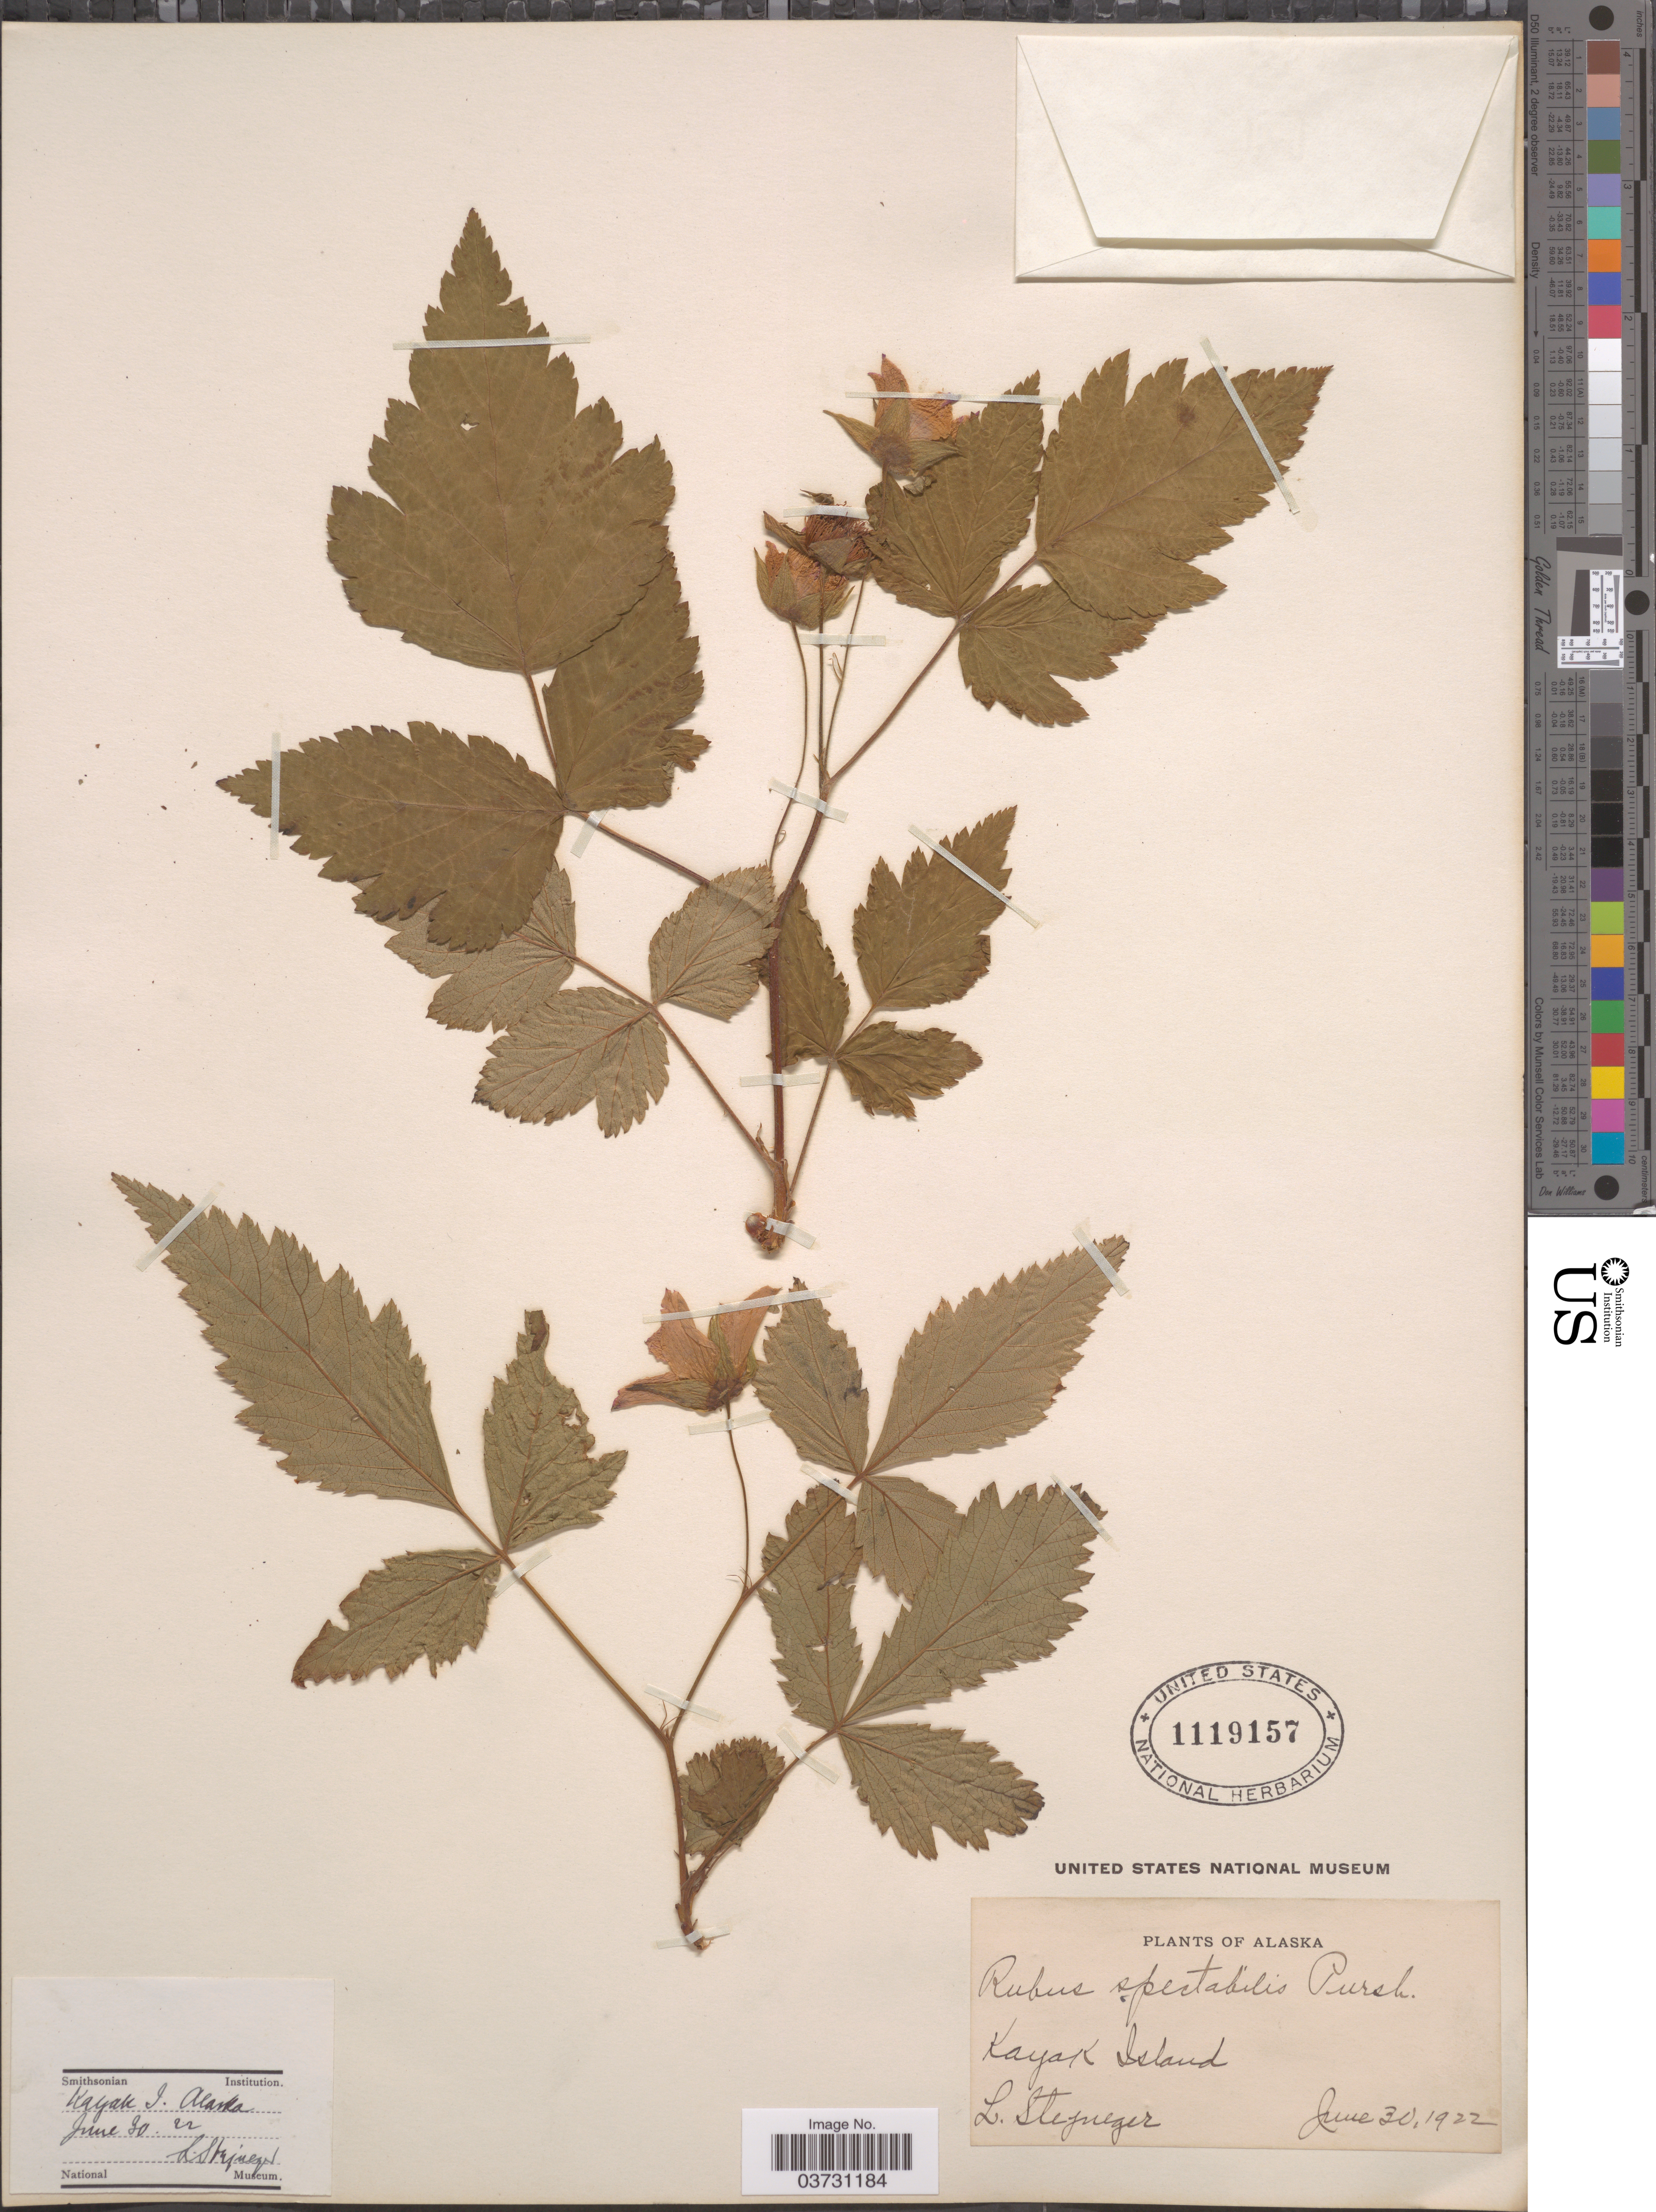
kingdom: Plantae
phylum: Tracheophyta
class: Magnoliopsida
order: Rosales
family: Rosaceae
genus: Rubus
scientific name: Rubus spectabilis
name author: Pursh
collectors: L. Stejneger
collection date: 1922-06-30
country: United States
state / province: Alaska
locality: Kayak Island.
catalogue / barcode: US 1119157